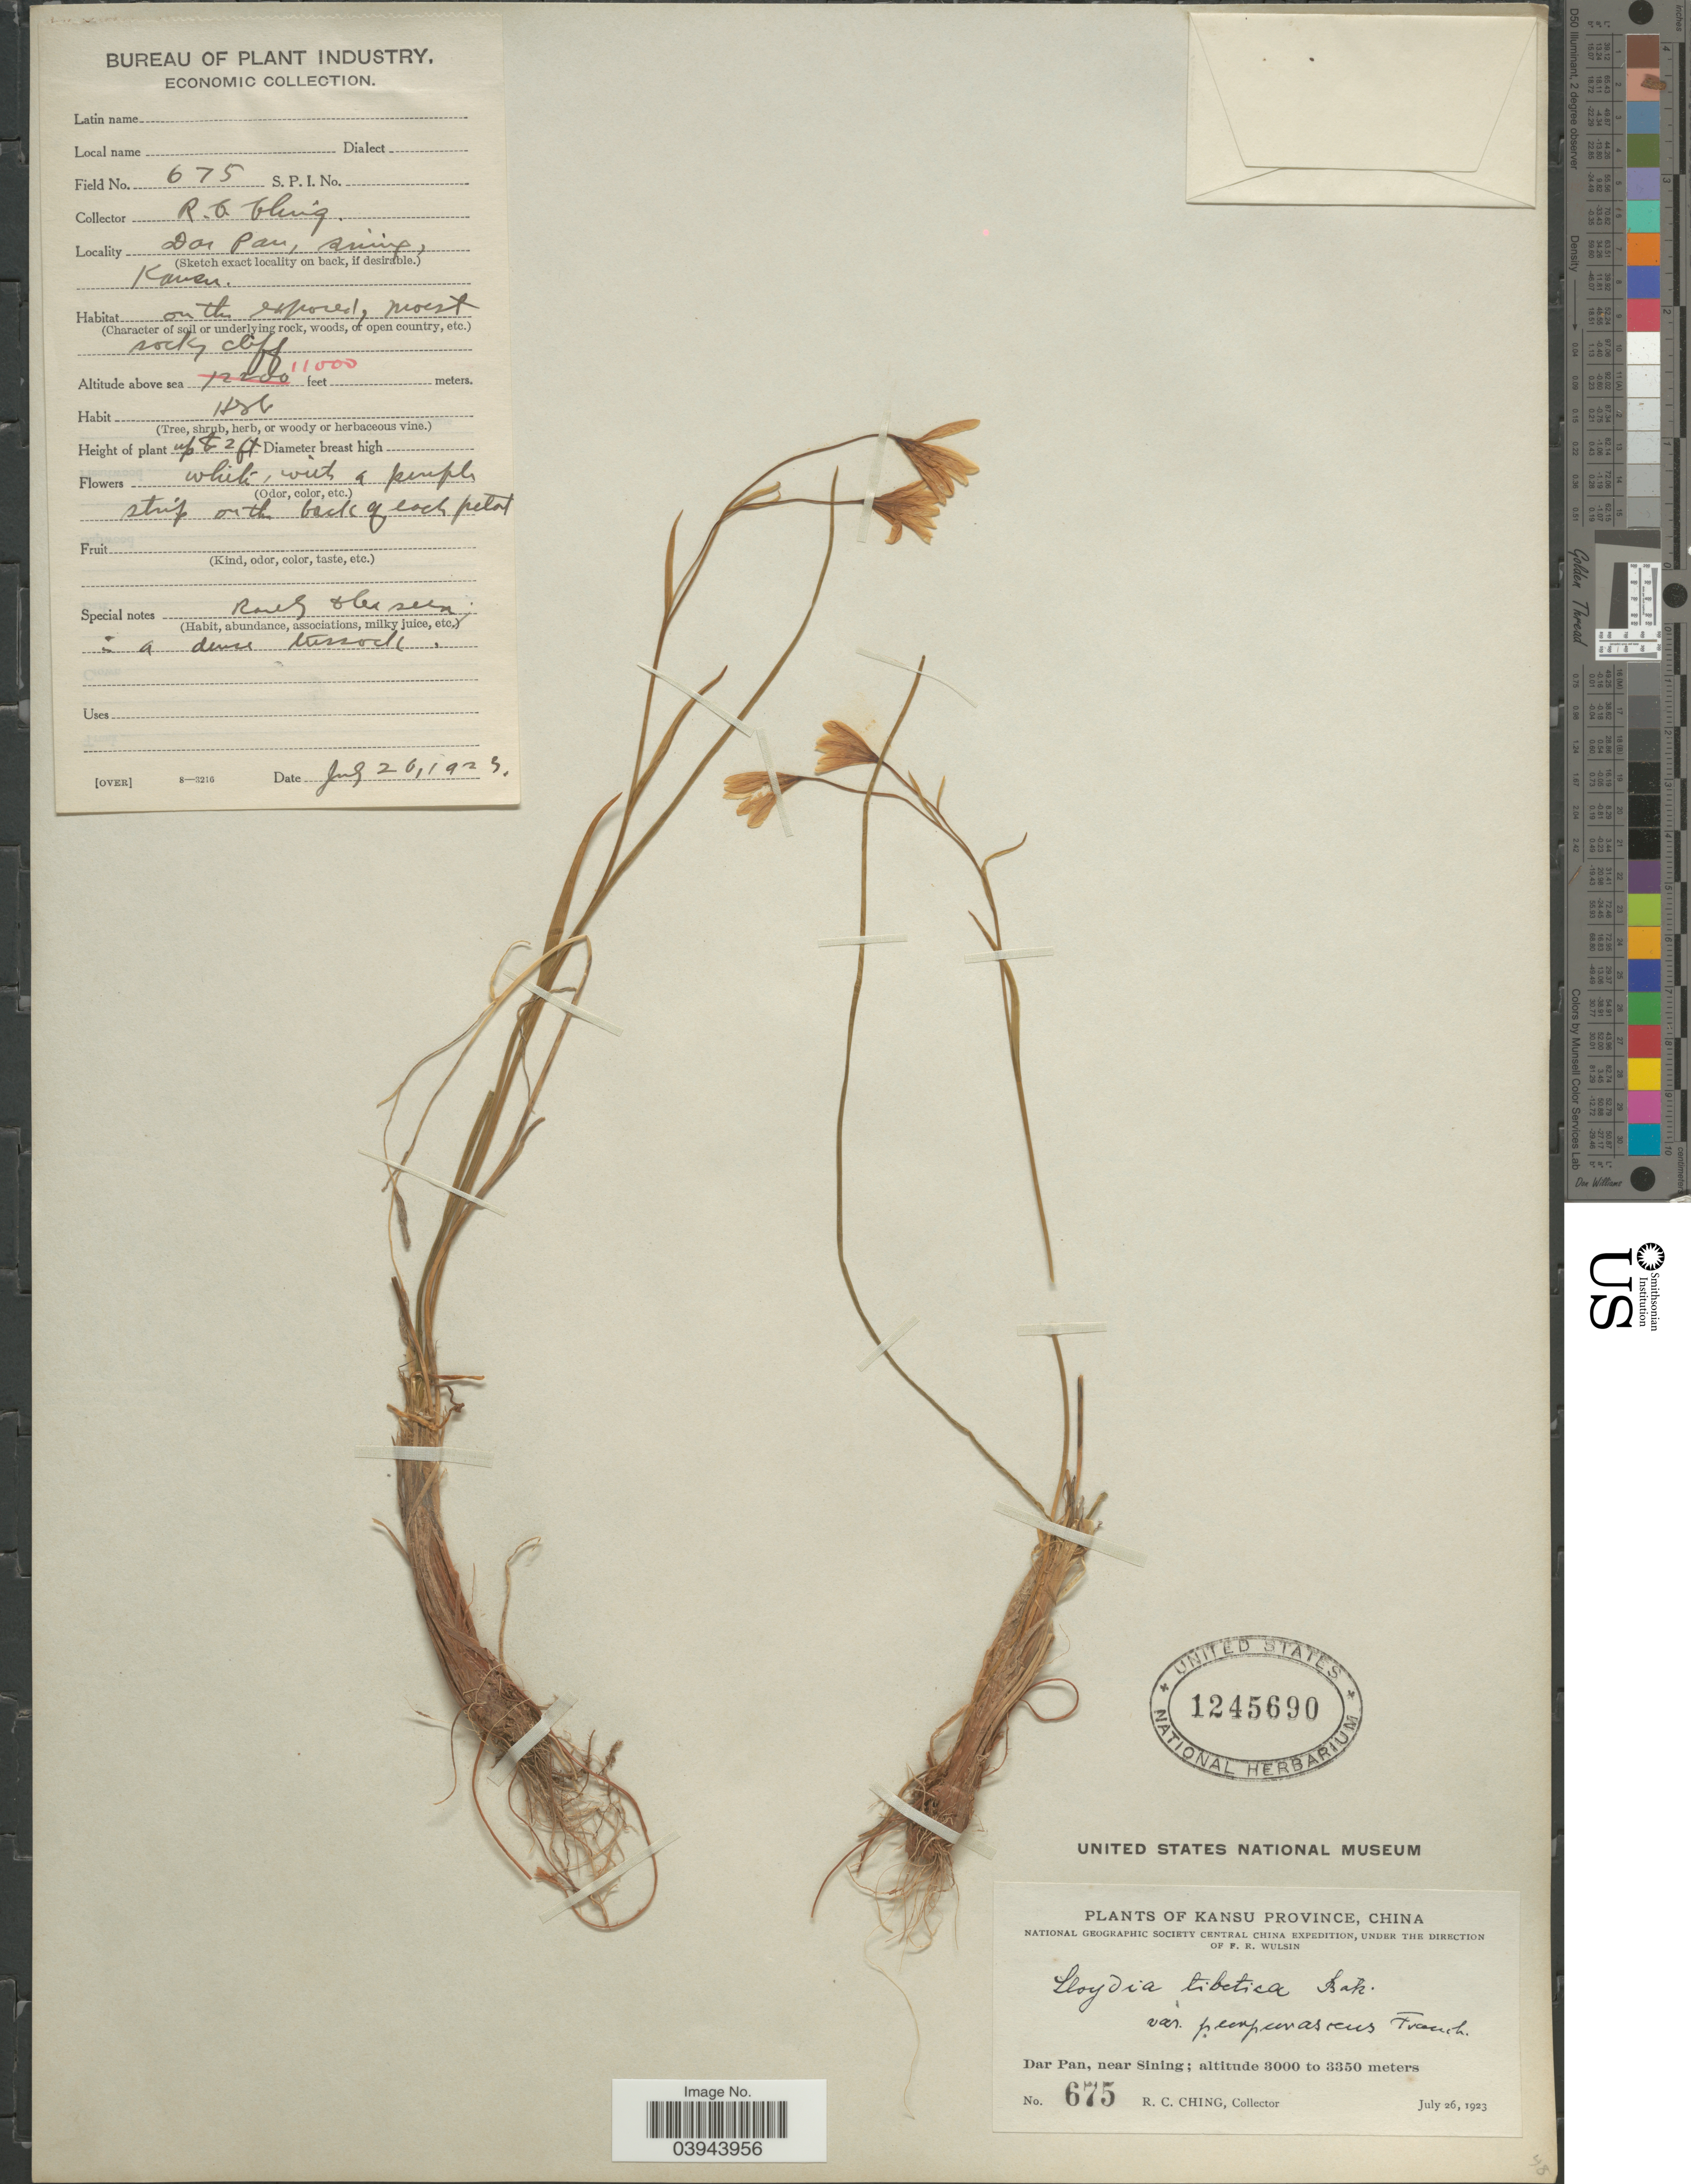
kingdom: Plantae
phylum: Tracheophyta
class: Liliopsida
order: Liliales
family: Liliaceae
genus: Lloydia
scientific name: Lloydia tibetica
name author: Baker ex Oliv.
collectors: R. C. Ching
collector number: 675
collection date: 1923-07-26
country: China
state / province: Gansu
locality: Kansu Province. Dar Pan, near Sining.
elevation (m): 3353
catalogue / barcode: US 1245690